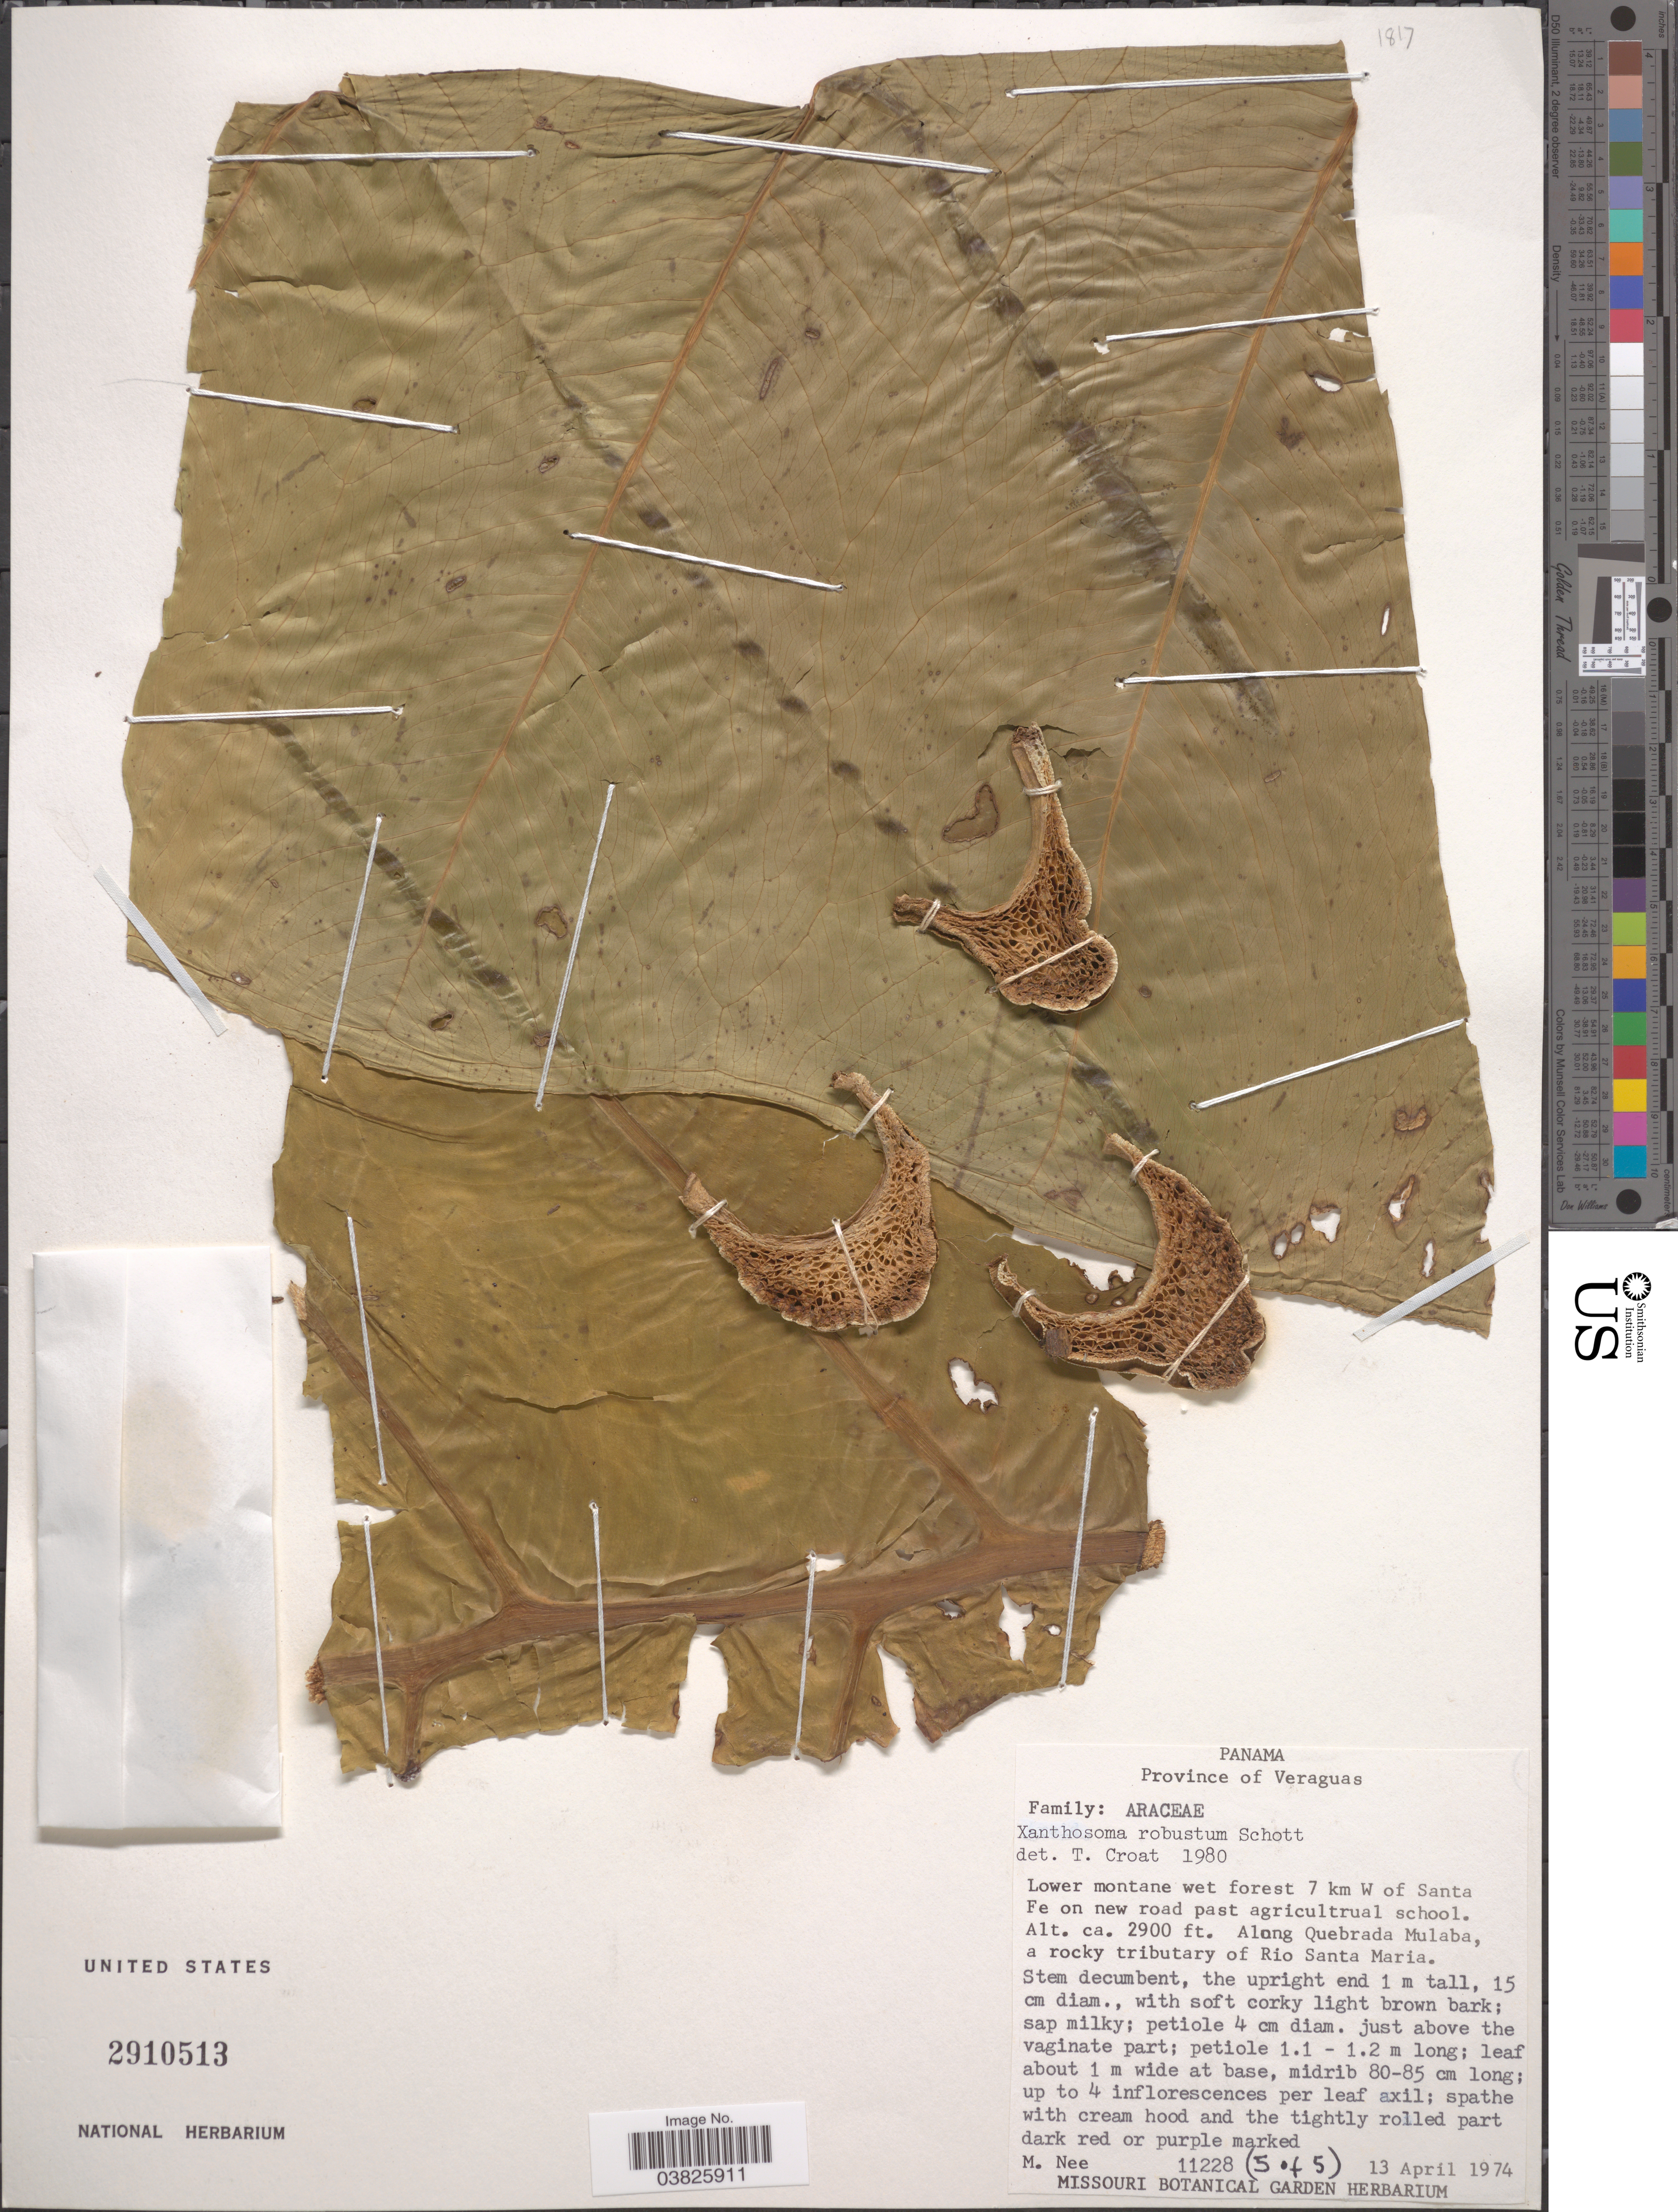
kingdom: Plantae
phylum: Tracheophyta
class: Liliopsida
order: Alismatales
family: Araceae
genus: Xanthosoma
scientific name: Xanthosoma robustum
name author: Schott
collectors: M. Nee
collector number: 11228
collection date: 1974-04-13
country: Panama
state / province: Veraguas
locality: Lower montane wet forest 7 km W of Santa Fe on new road past agricultrual school. Along Quebrada Mulaba, a rocky tributary of Rio Santa Maria.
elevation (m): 884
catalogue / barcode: US 2910513